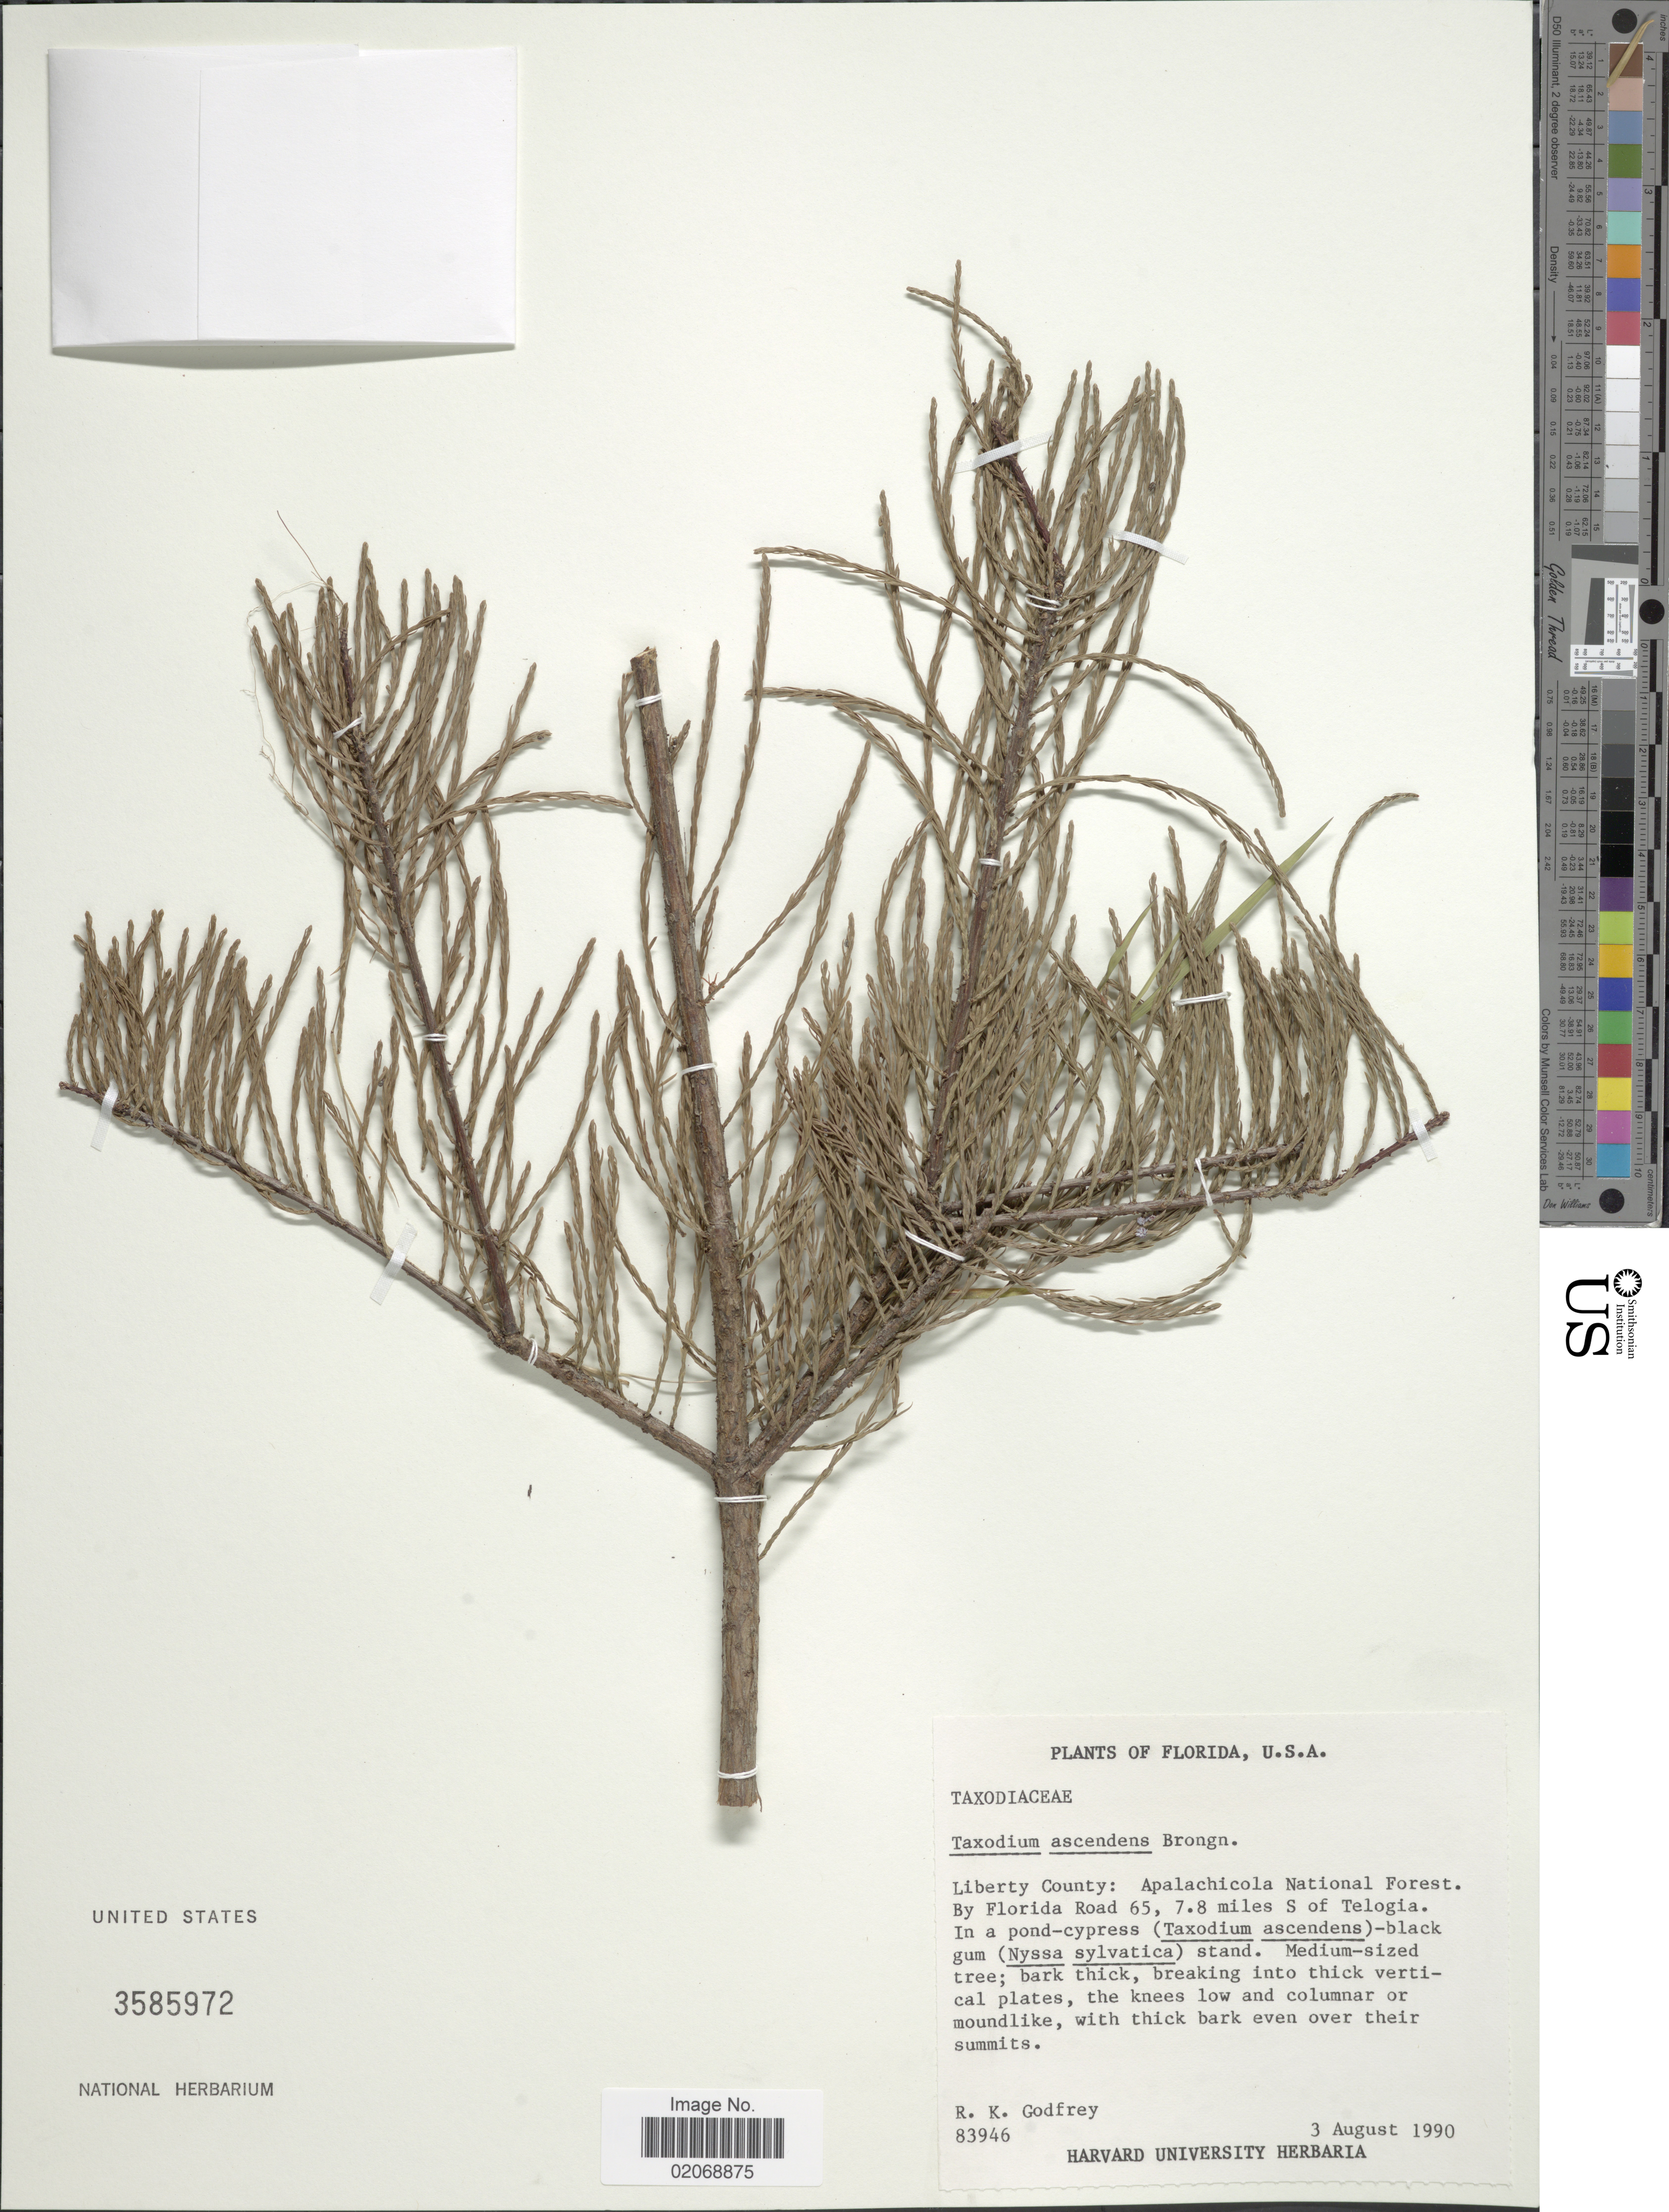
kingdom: Plantae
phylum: Tracheophyta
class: Pinopsida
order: Pinales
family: Cupressaceae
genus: Taxodium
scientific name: Taxodium ascendens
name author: Brongn.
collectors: R. K. Godfrey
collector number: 83946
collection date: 1990-08-03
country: United States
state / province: Florida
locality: Liberty County: Apalachicola National Forest. By Florida Road 65, 7.8 miles S of Telogia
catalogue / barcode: US 3585972